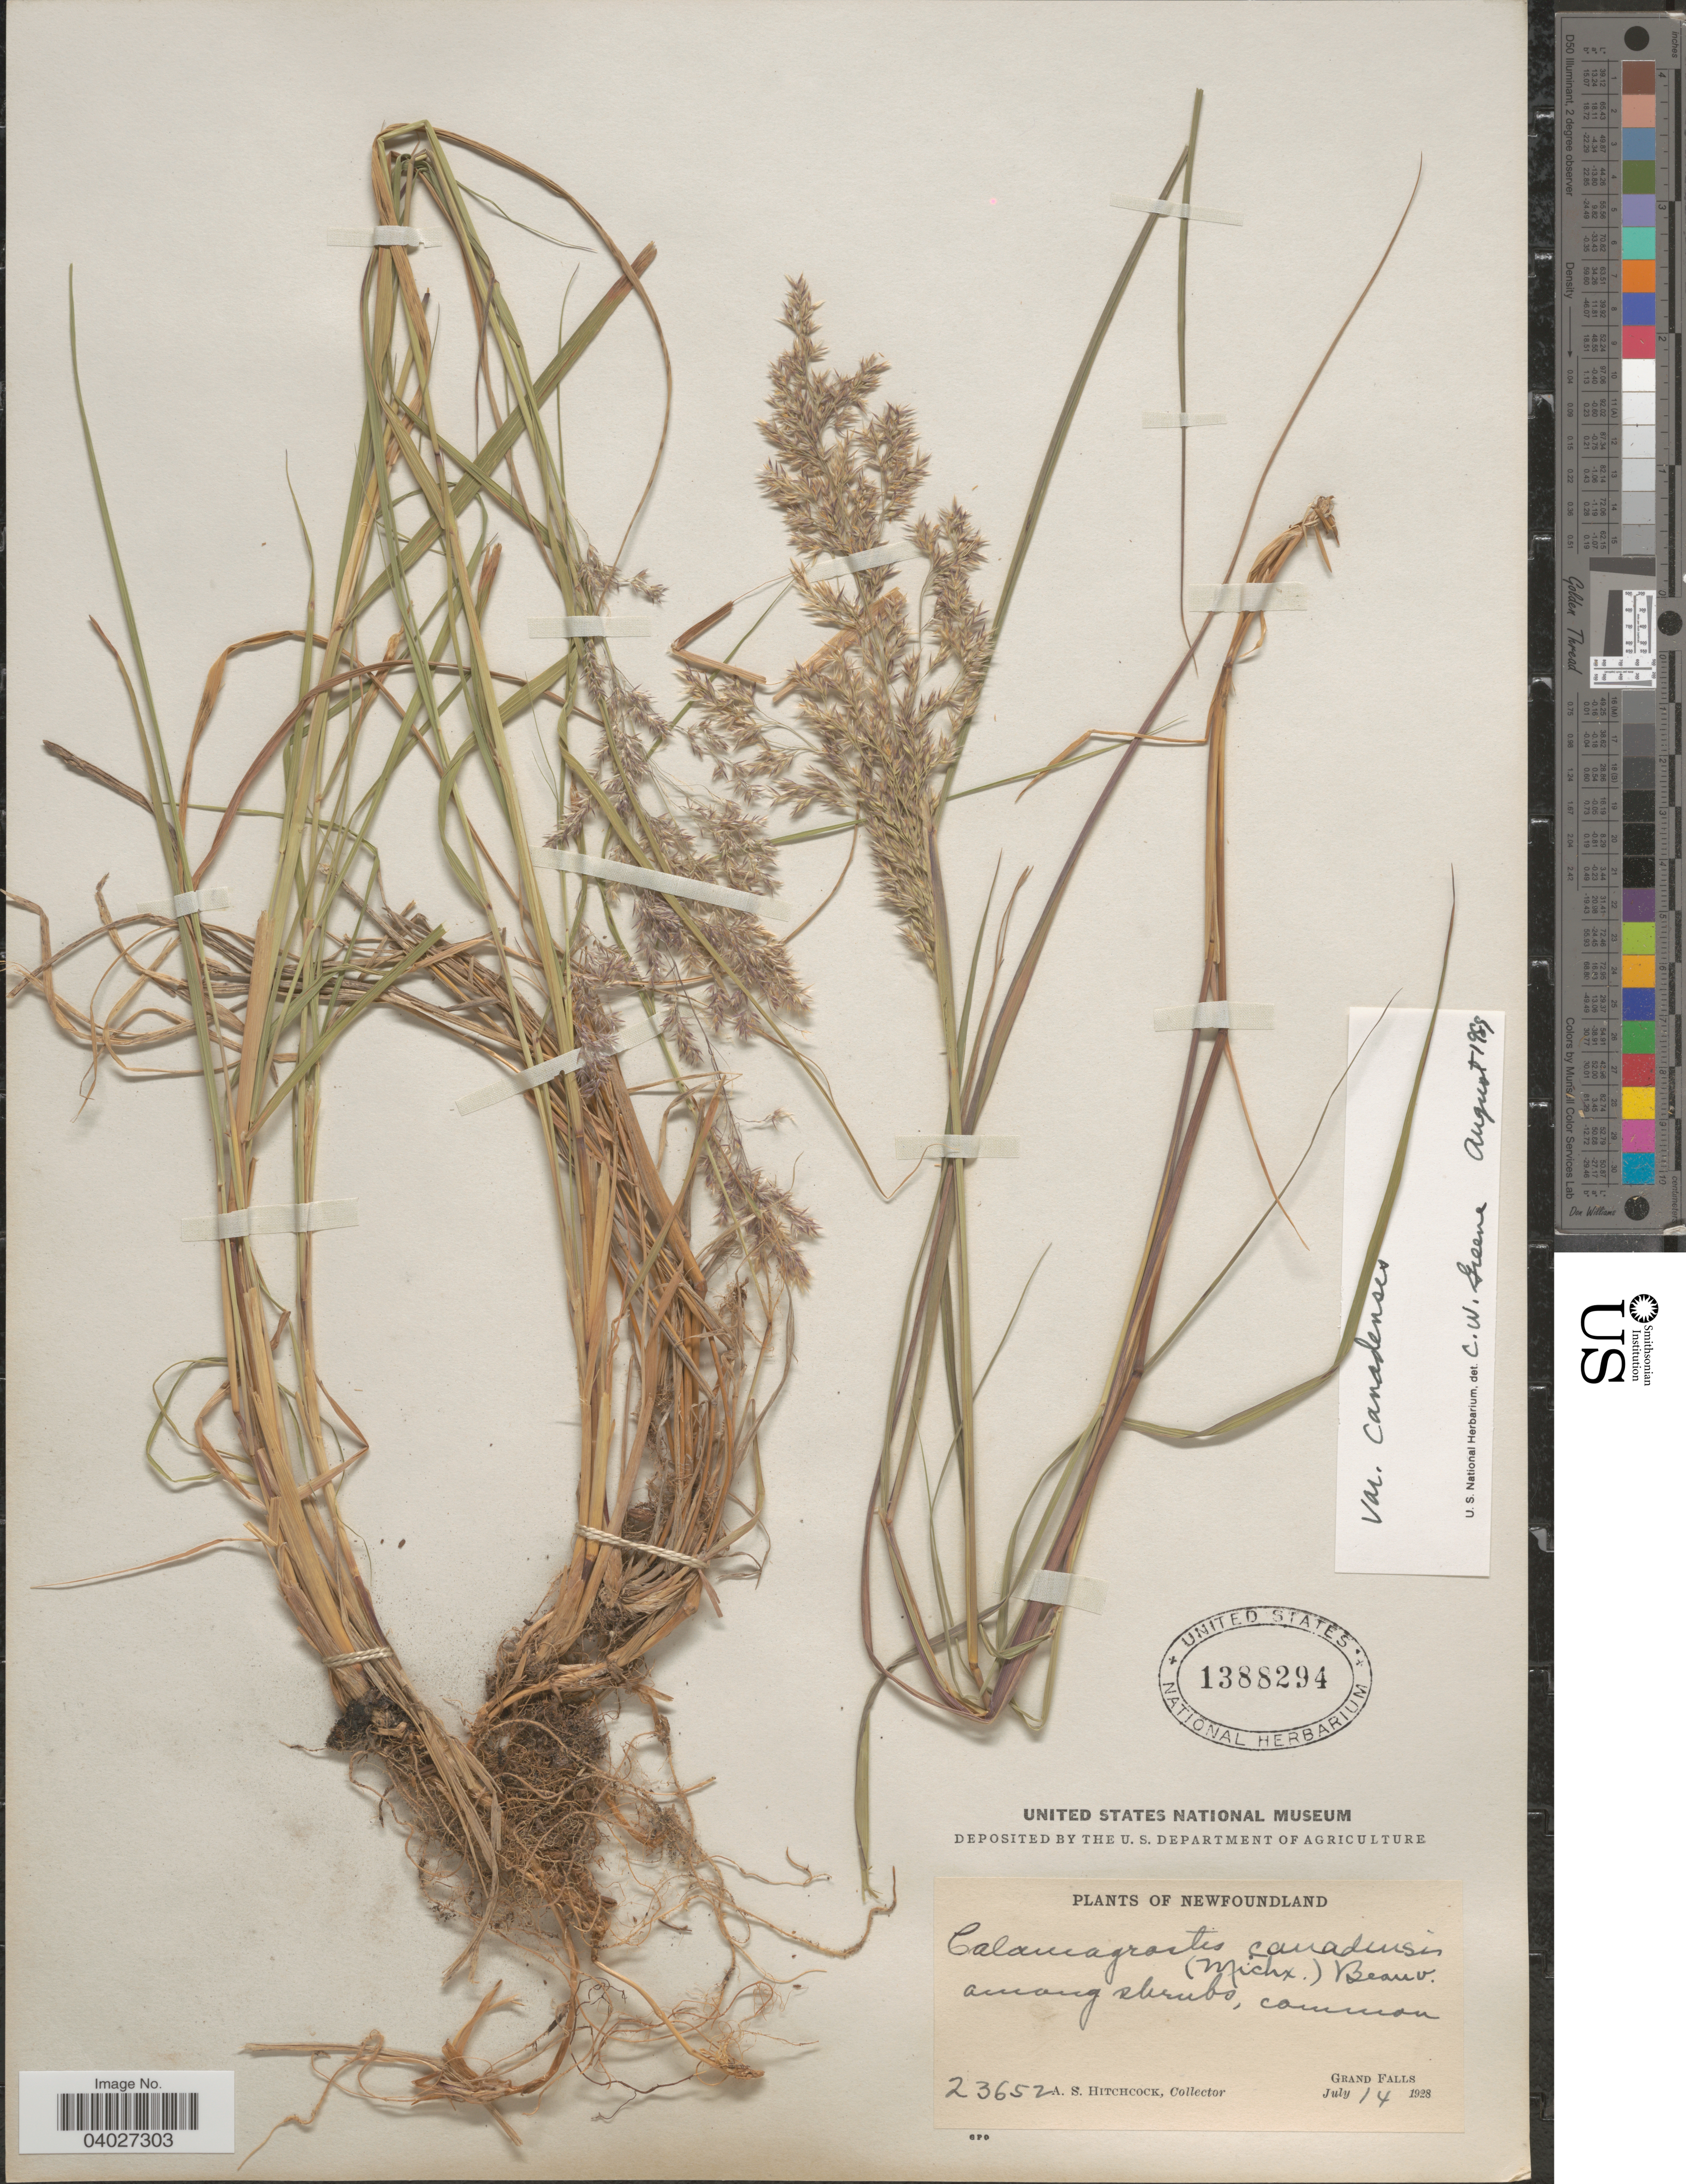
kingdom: Plantae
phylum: Tracheophyta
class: Liliopsida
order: Poales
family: Poaceae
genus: Calamagrostis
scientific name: Calamagrostis canadensis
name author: (Michx.) P. Beauv.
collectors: A. S. Hitchcock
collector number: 23652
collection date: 1928-07-14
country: Canada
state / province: Newfoundland and Labrador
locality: Among shrubs, common. Grand Falls.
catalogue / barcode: US 1388294